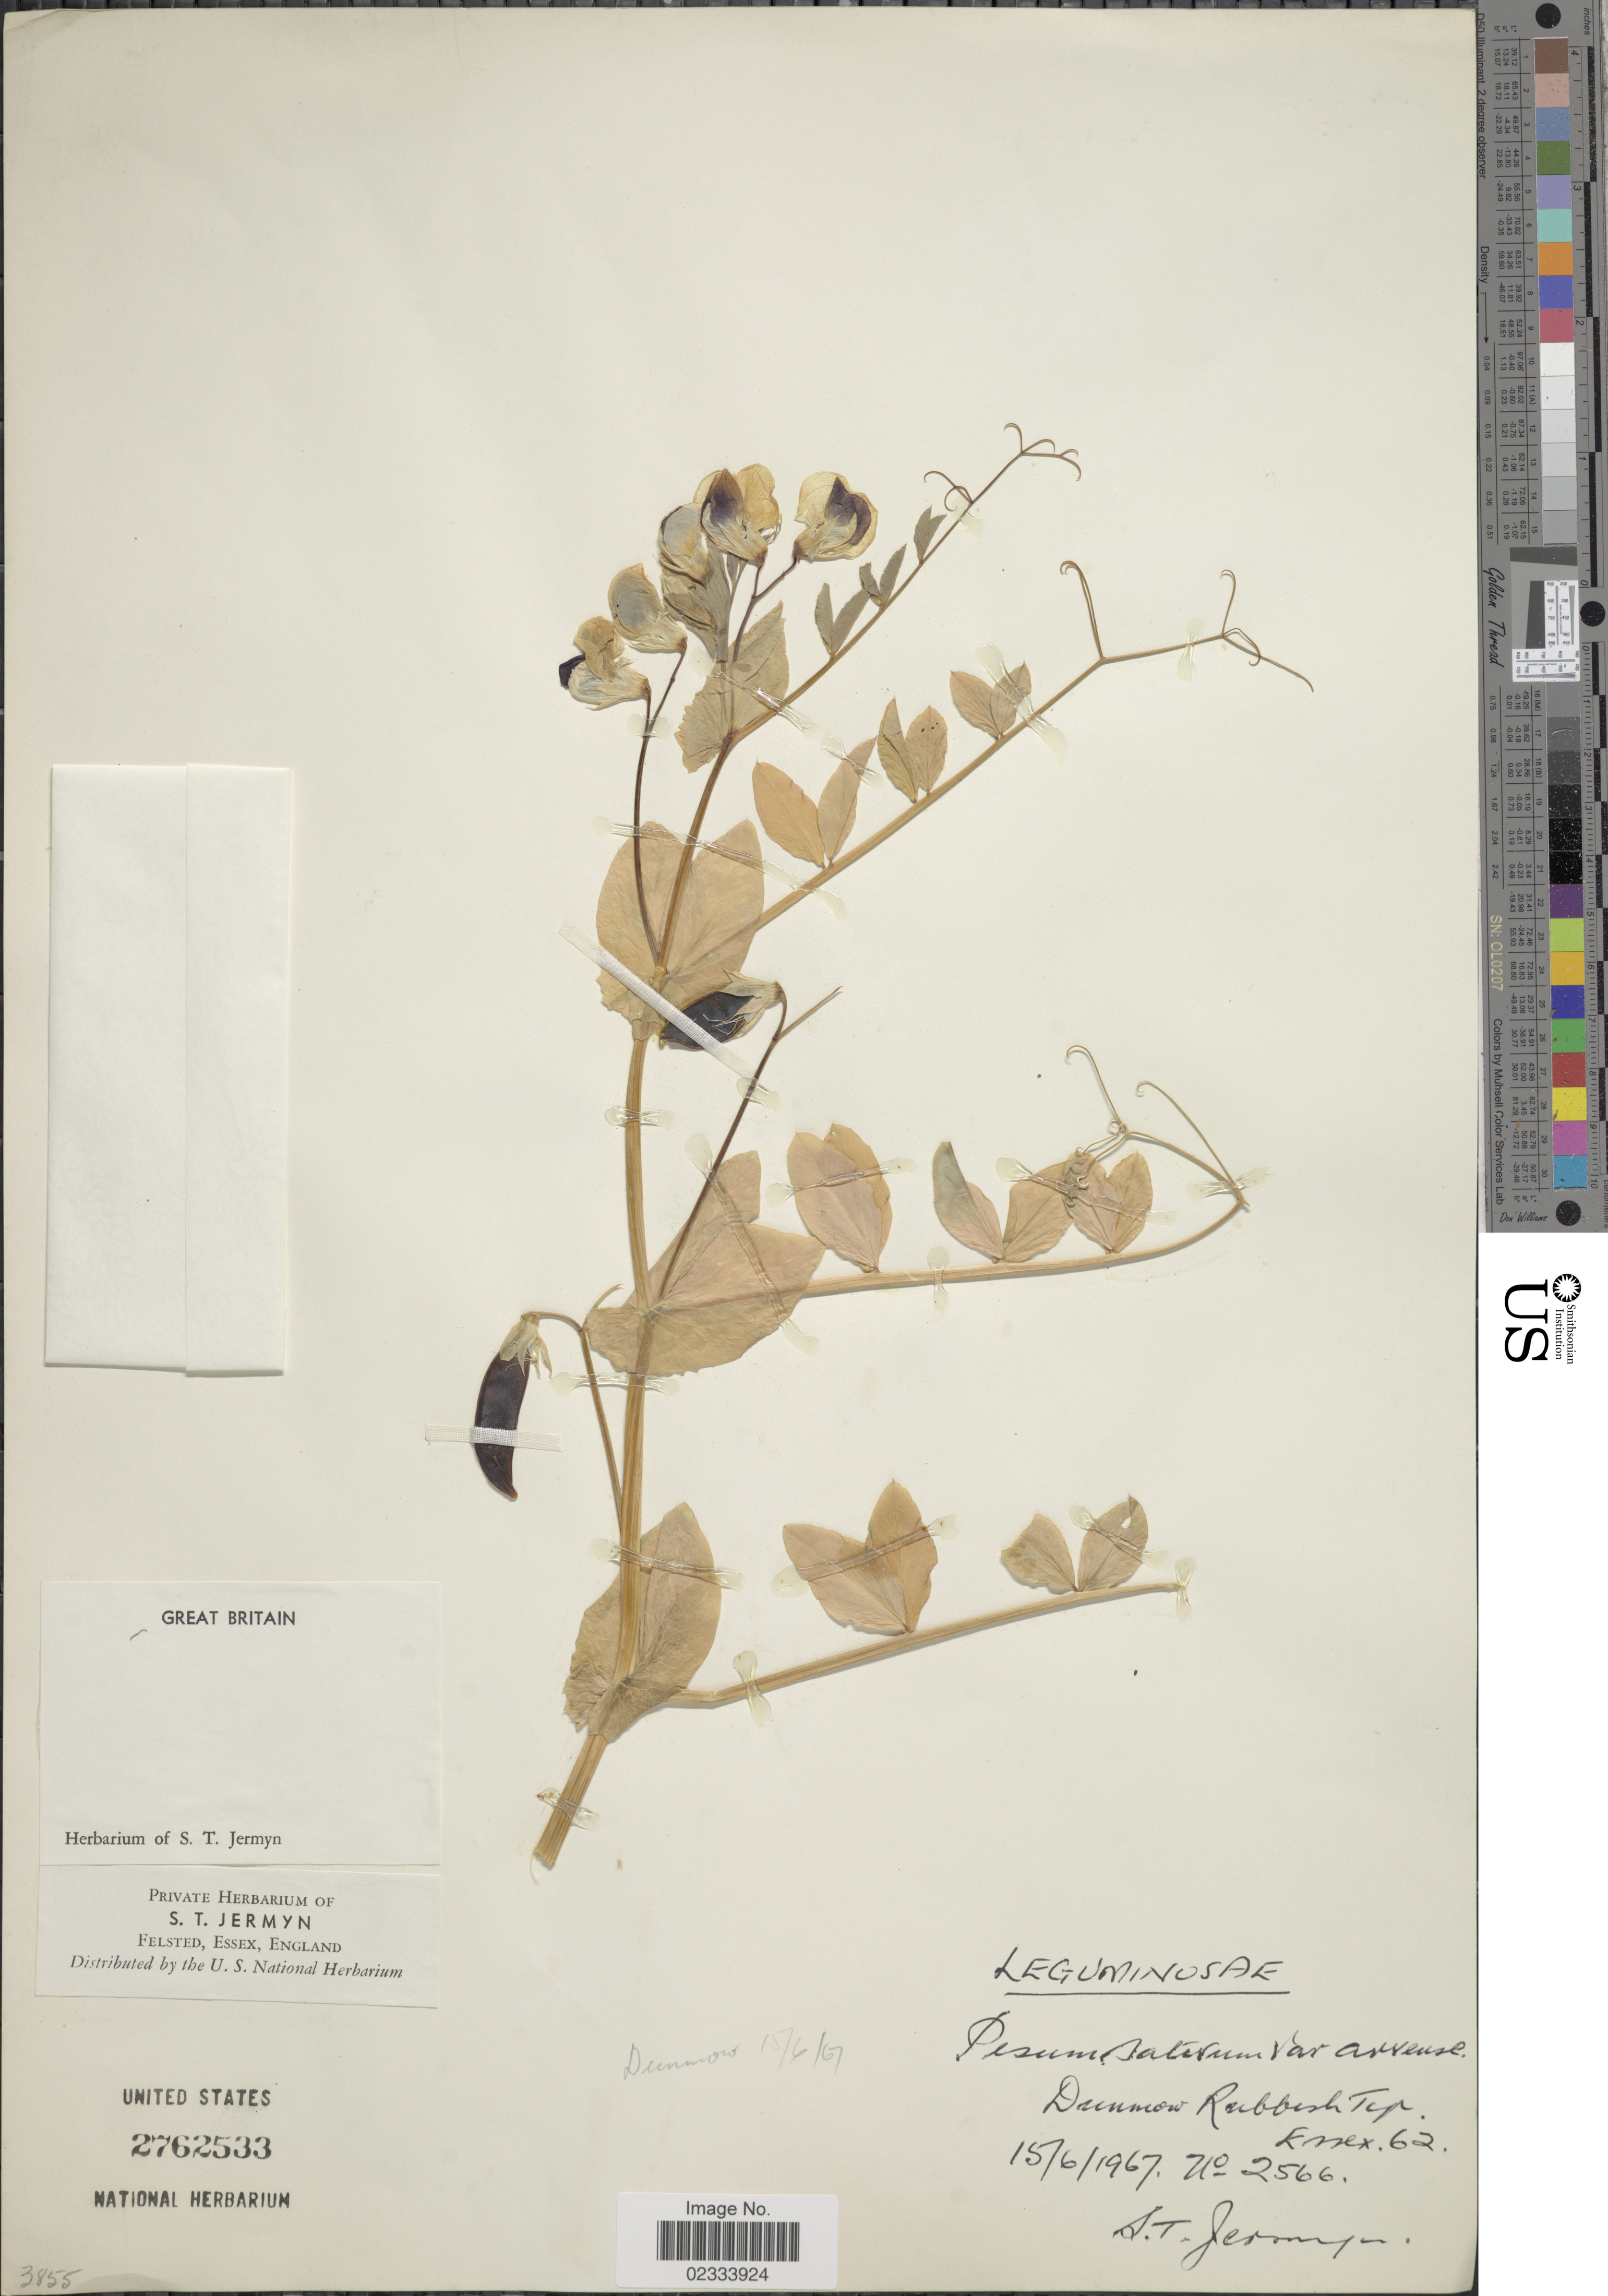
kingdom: Plantae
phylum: Tracheophyta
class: Magnoliopsida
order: Fabales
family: Fabaceae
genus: Pisum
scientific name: Pisum sativum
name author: L.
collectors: S. Jermyn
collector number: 2566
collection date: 1967-06-15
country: United Kingdom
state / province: England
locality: Great Britain, Dunmow Rubbish Tep., Essex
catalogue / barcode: US 2762533